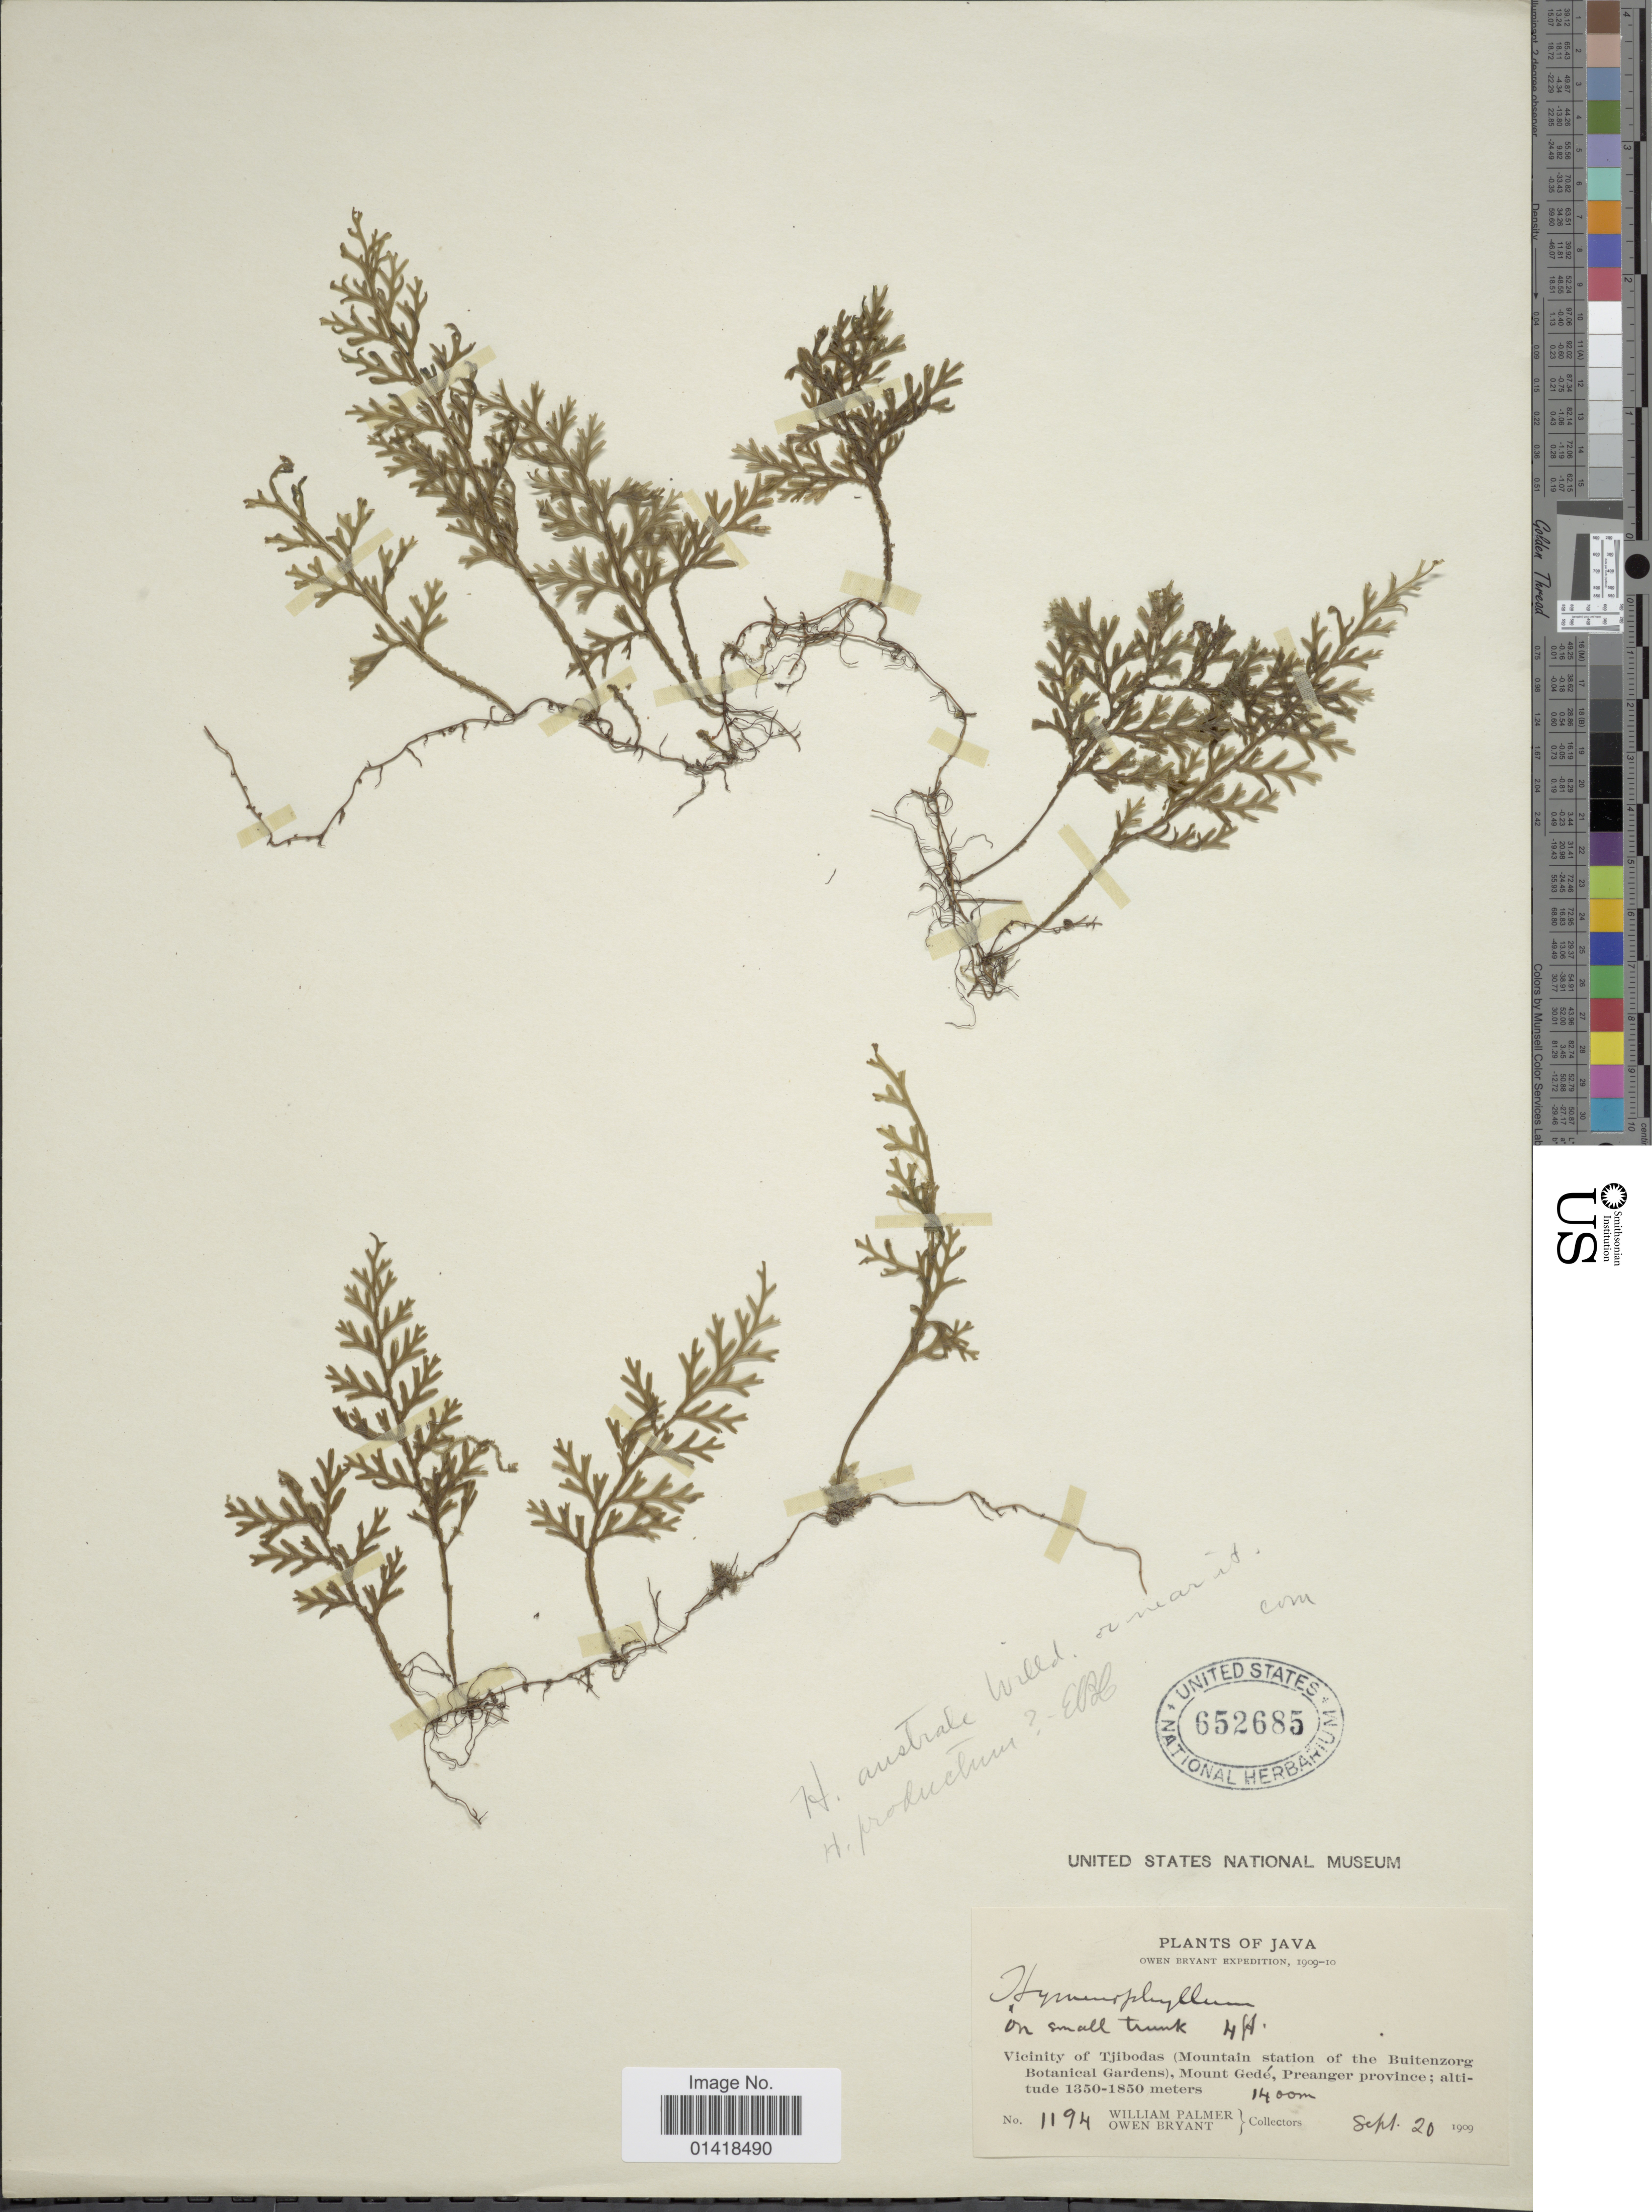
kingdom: Plantae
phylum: Tracheophyta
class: Polypodiopsida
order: Hymenophyllales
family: Hymenophyllaceae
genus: Hymenophyllum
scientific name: Hymenophyllum javanicum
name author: Spreng.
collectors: W. Palmer & O. Bryant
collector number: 1194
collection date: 1909-09-20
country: Indonesia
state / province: Java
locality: Vicinity of Tjibodas (Mountain station of the Buitenzorg Botanical Gardens), Mount Gede, Preanger province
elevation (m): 1400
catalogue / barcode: US 652685